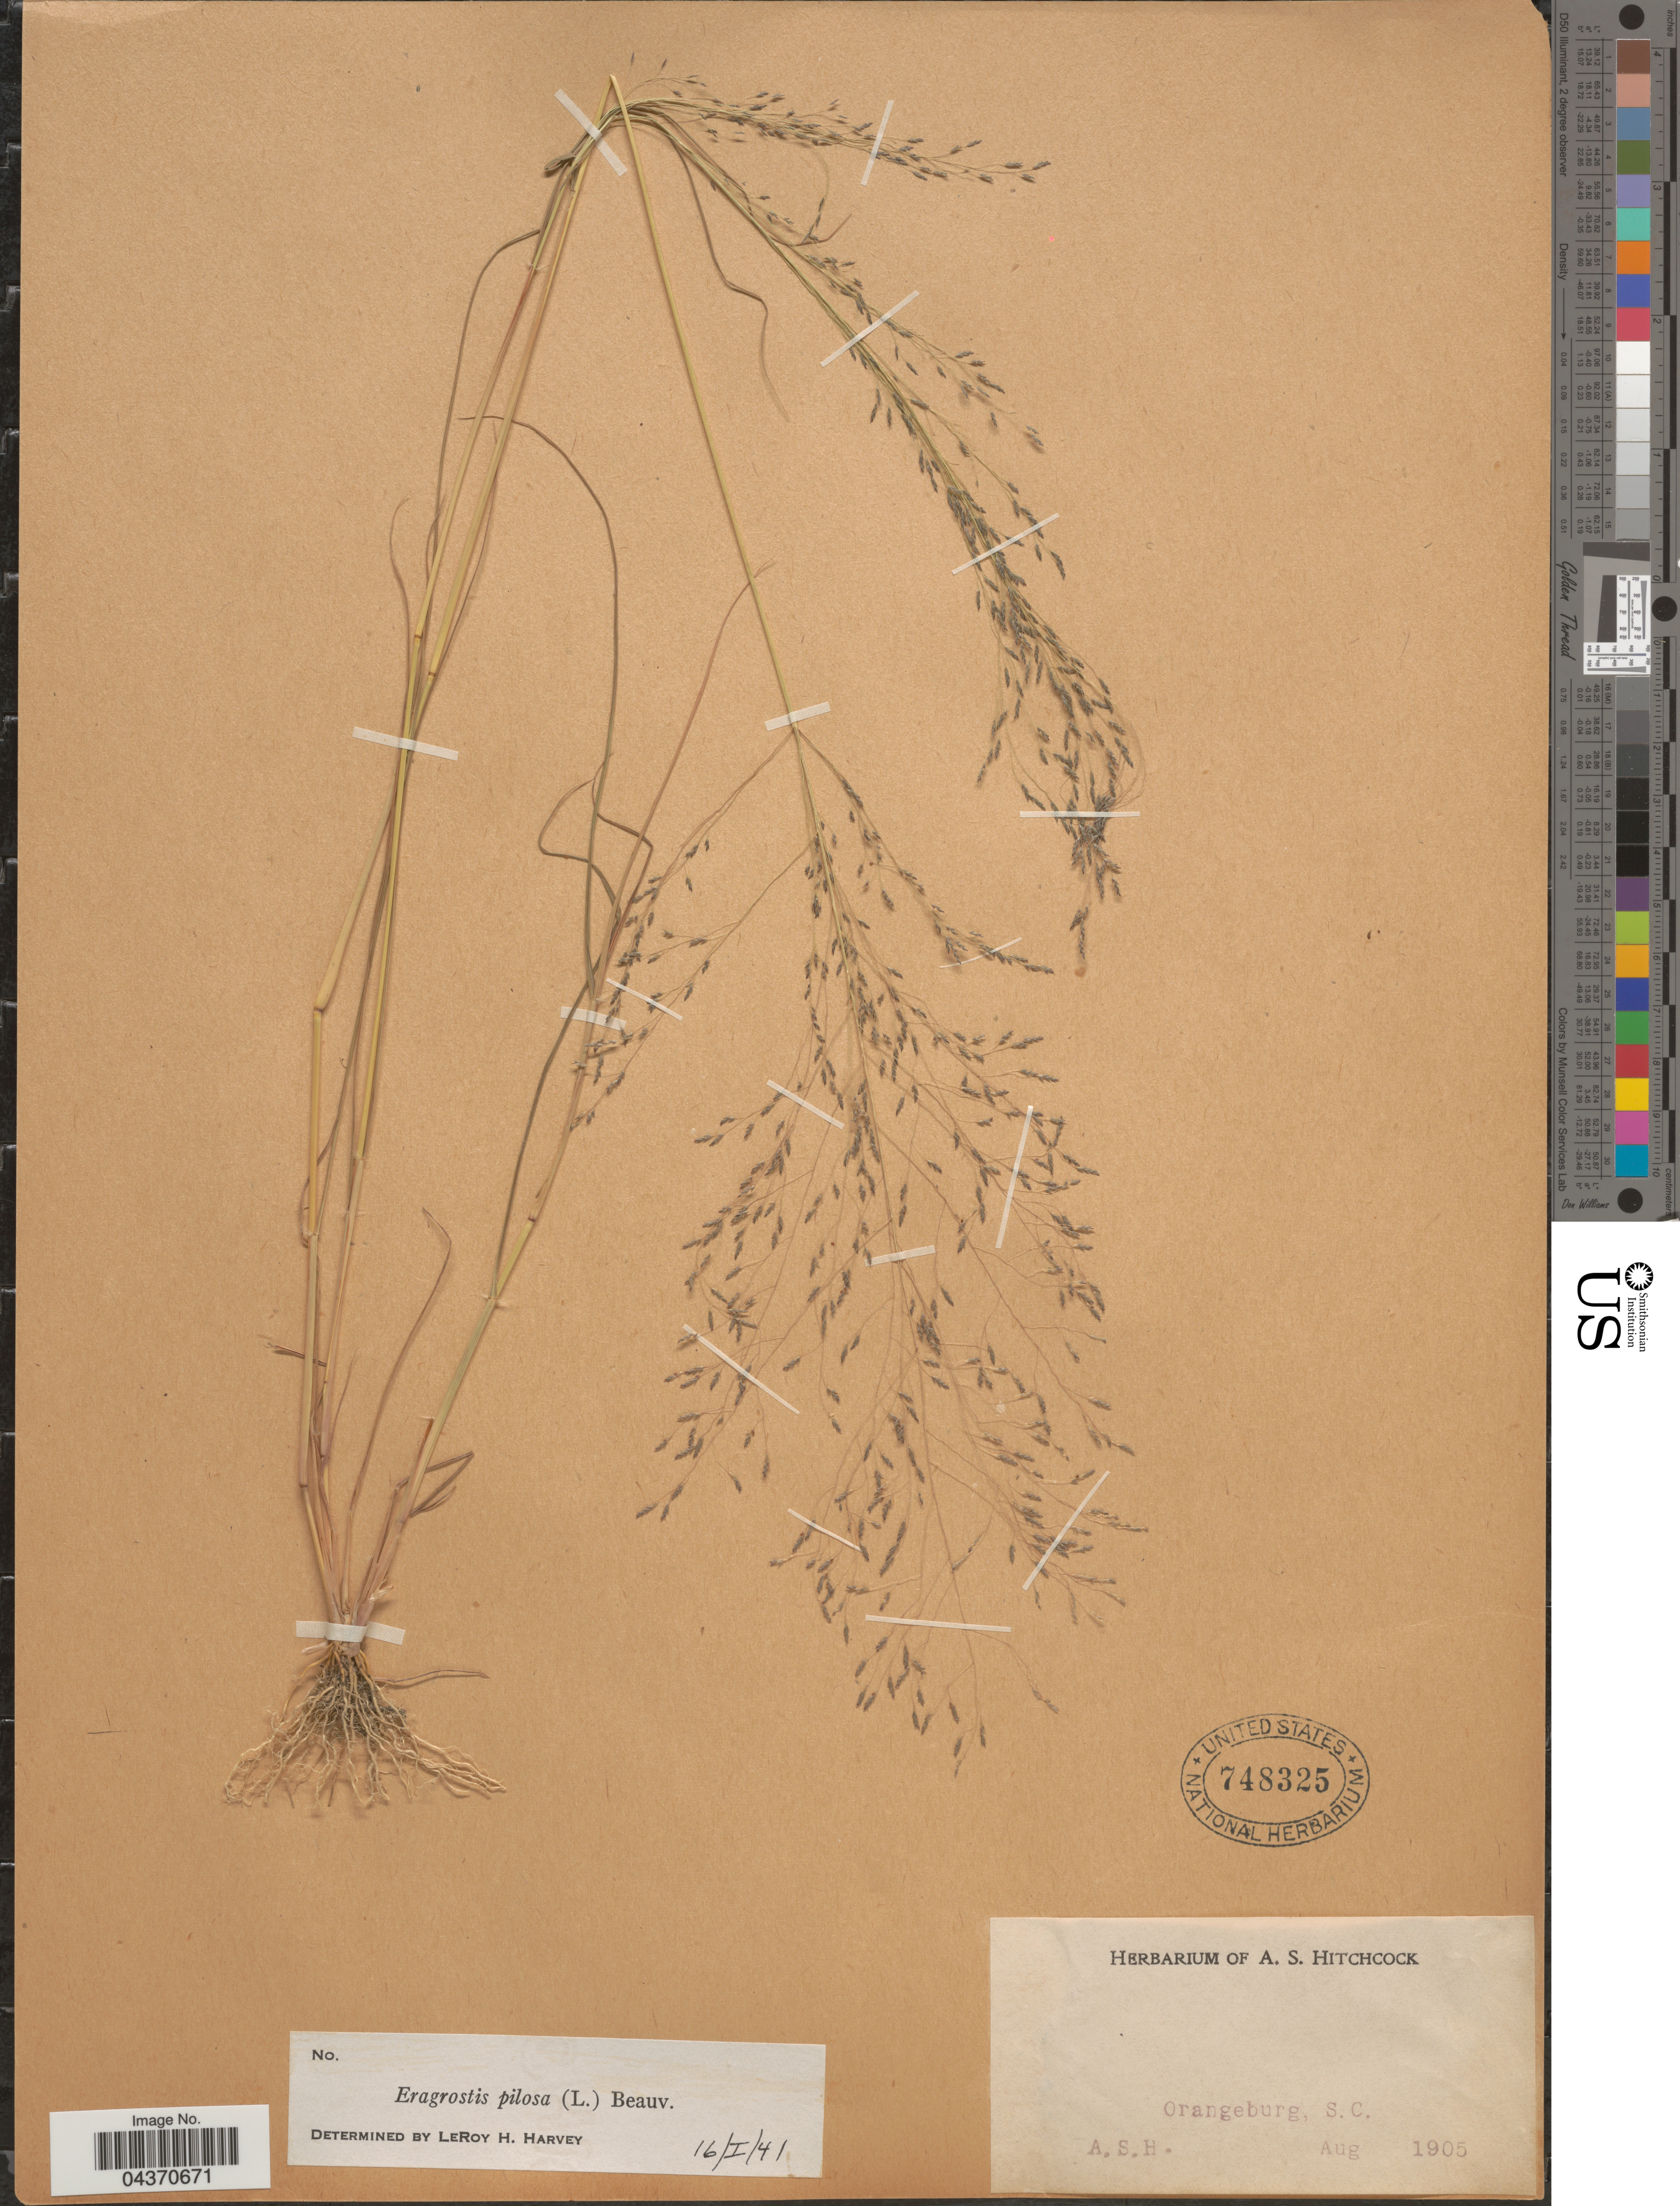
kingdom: Plantae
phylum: Tracheophyta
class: Liliopsida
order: Poales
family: Poaceae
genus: Eragrostis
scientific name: Eragrostis pilosa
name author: (L.) P. Beauv.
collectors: A. S. Hitchcock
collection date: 1905-08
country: United States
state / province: South Carolina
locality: Orangeburg.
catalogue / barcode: US 748325